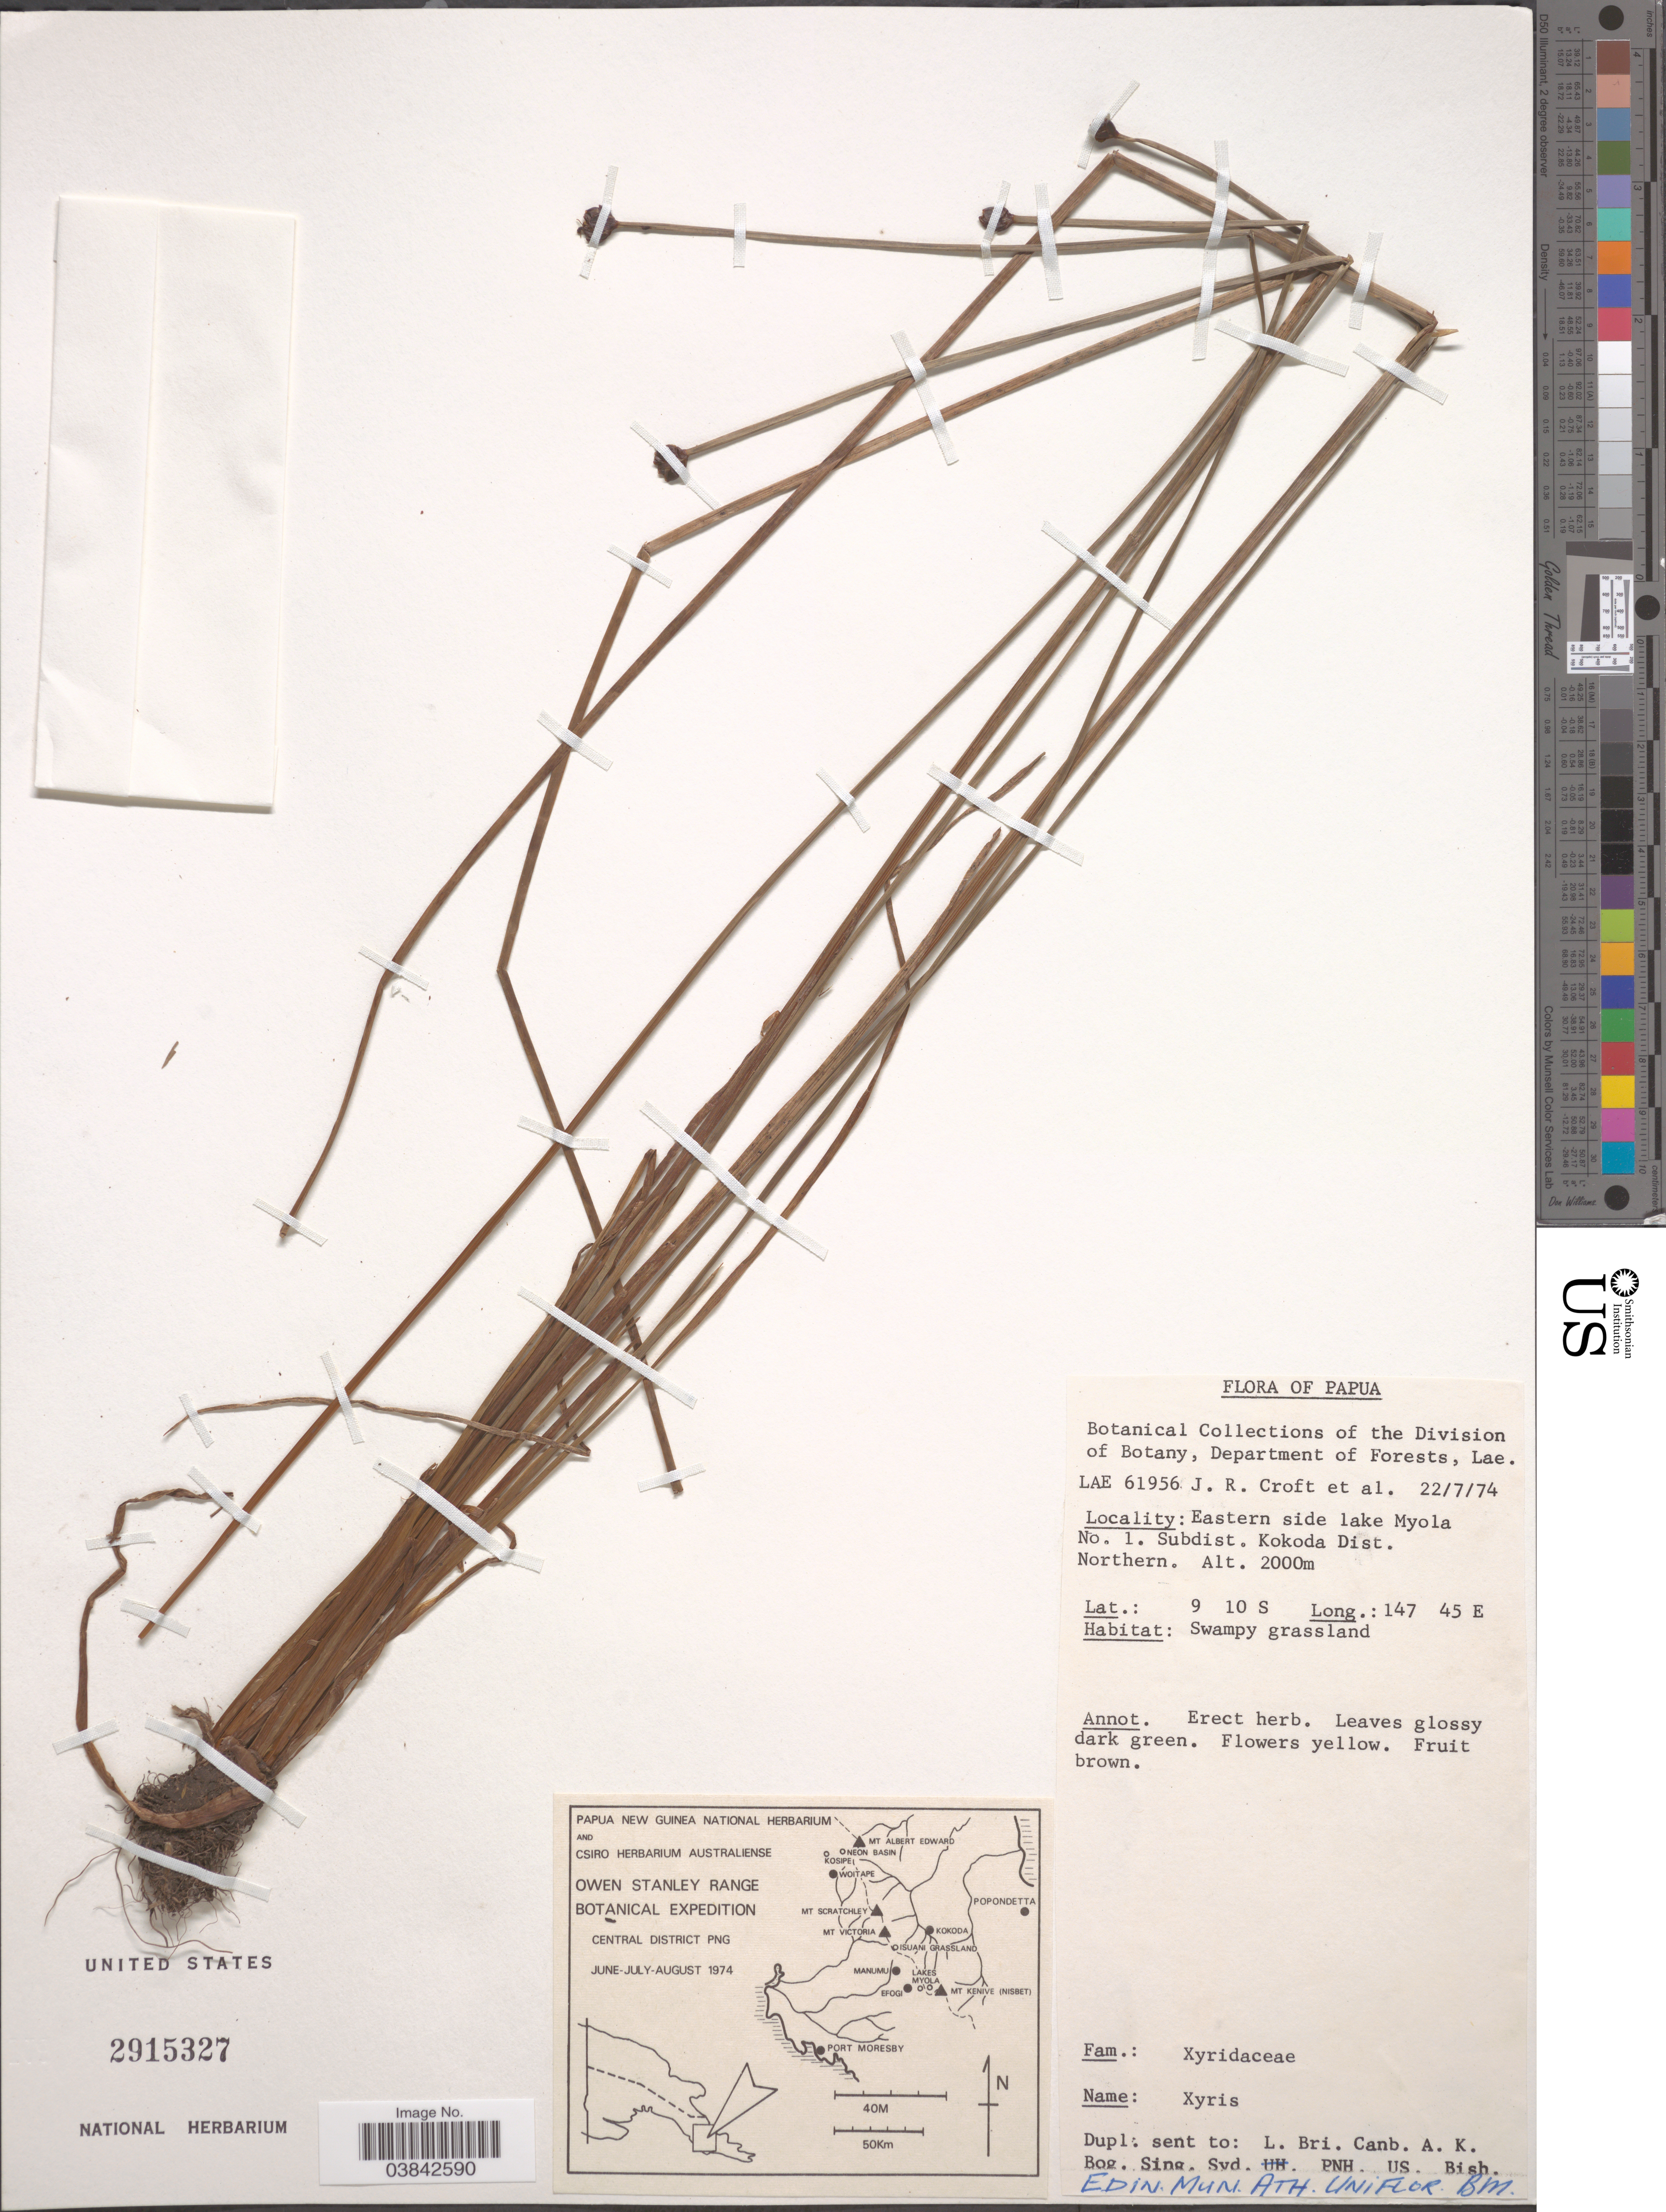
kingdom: Plantae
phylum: Tracheophyta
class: Liliopsida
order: Poales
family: Xyridaceae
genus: Xyris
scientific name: Xyris sp.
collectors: J. R. Croft & et al.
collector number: LAE 61956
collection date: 1974-07-22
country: Papua New Guinea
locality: Papua. Eastern side Lake Myola No. 1. Subdist. Kokoda Dist. Northern. Owen Stanley Range. [unsure placement] Central District PNG.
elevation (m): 2000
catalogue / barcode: US 2915327